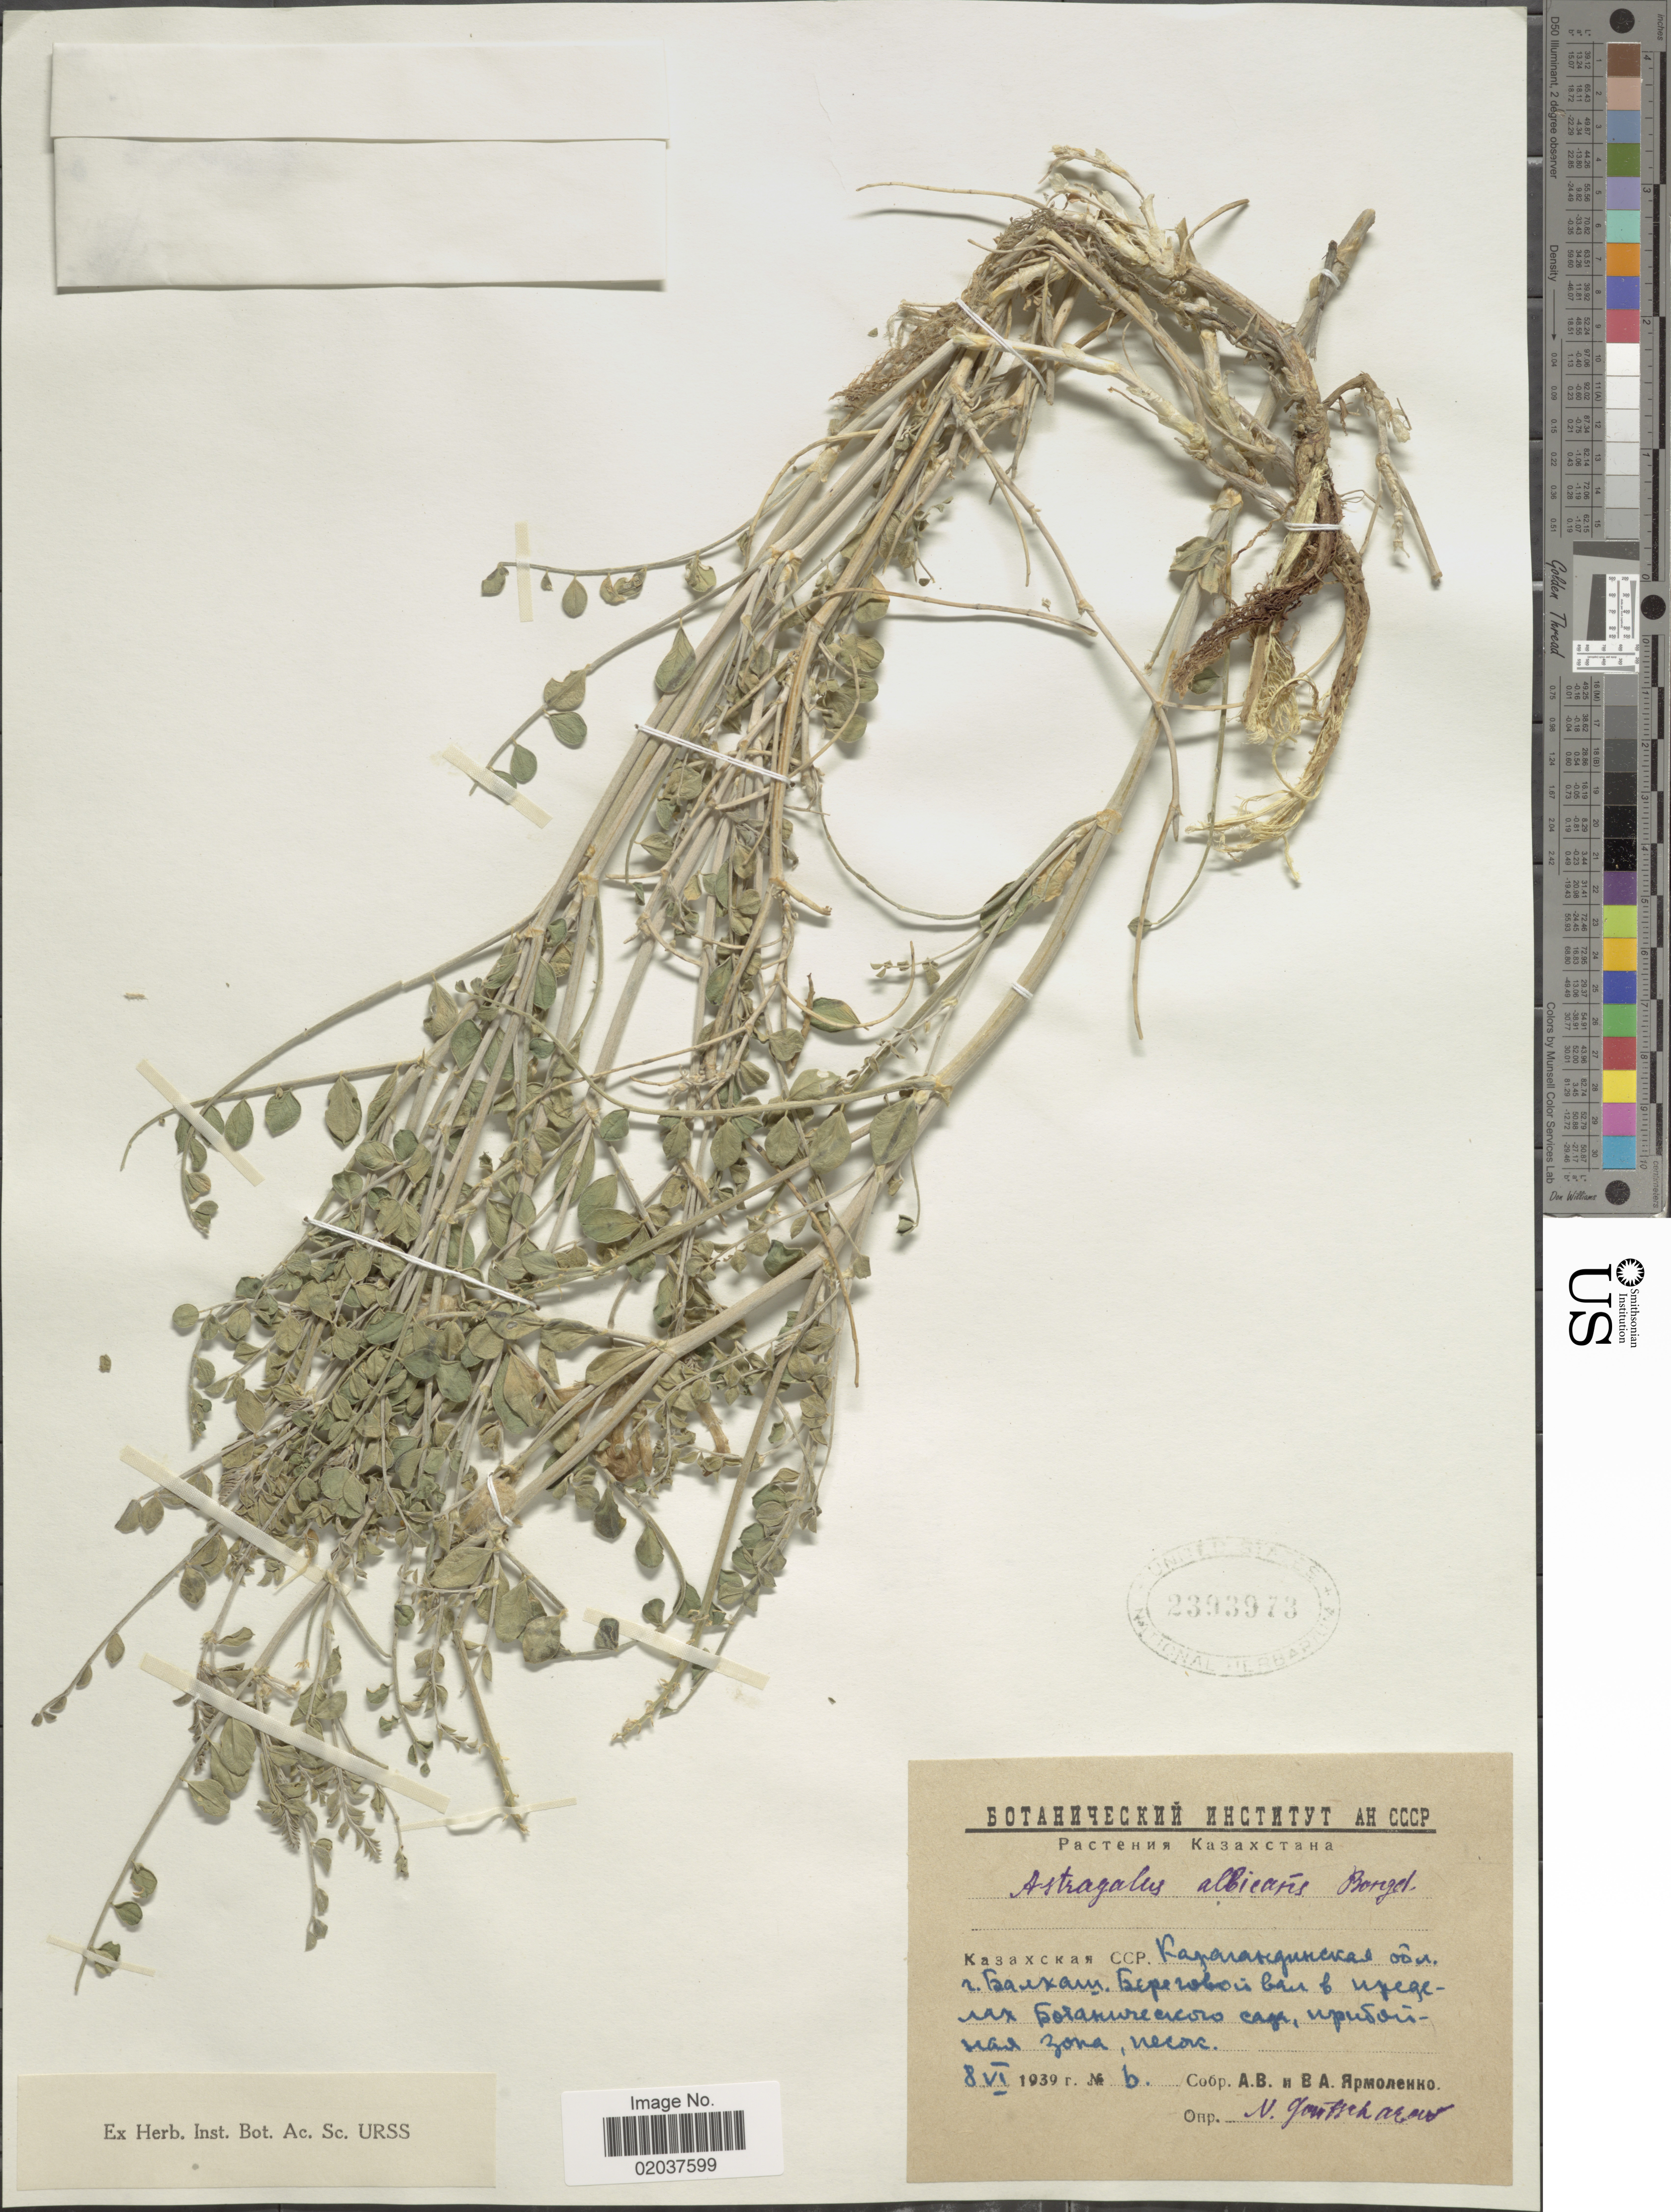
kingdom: Plantae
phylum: Tracheophyta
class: Magnoliopsida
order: Fabales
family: Fabaceae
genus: Astragalus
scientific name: Astragalus albicans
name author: Bong.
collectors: A. Yarmolenko & V. Yarmolenko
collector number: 6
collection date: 1939-06-08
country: Kazakhstan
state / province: Qaraghandy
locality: Lake Balkhash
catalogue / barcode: US 2393973